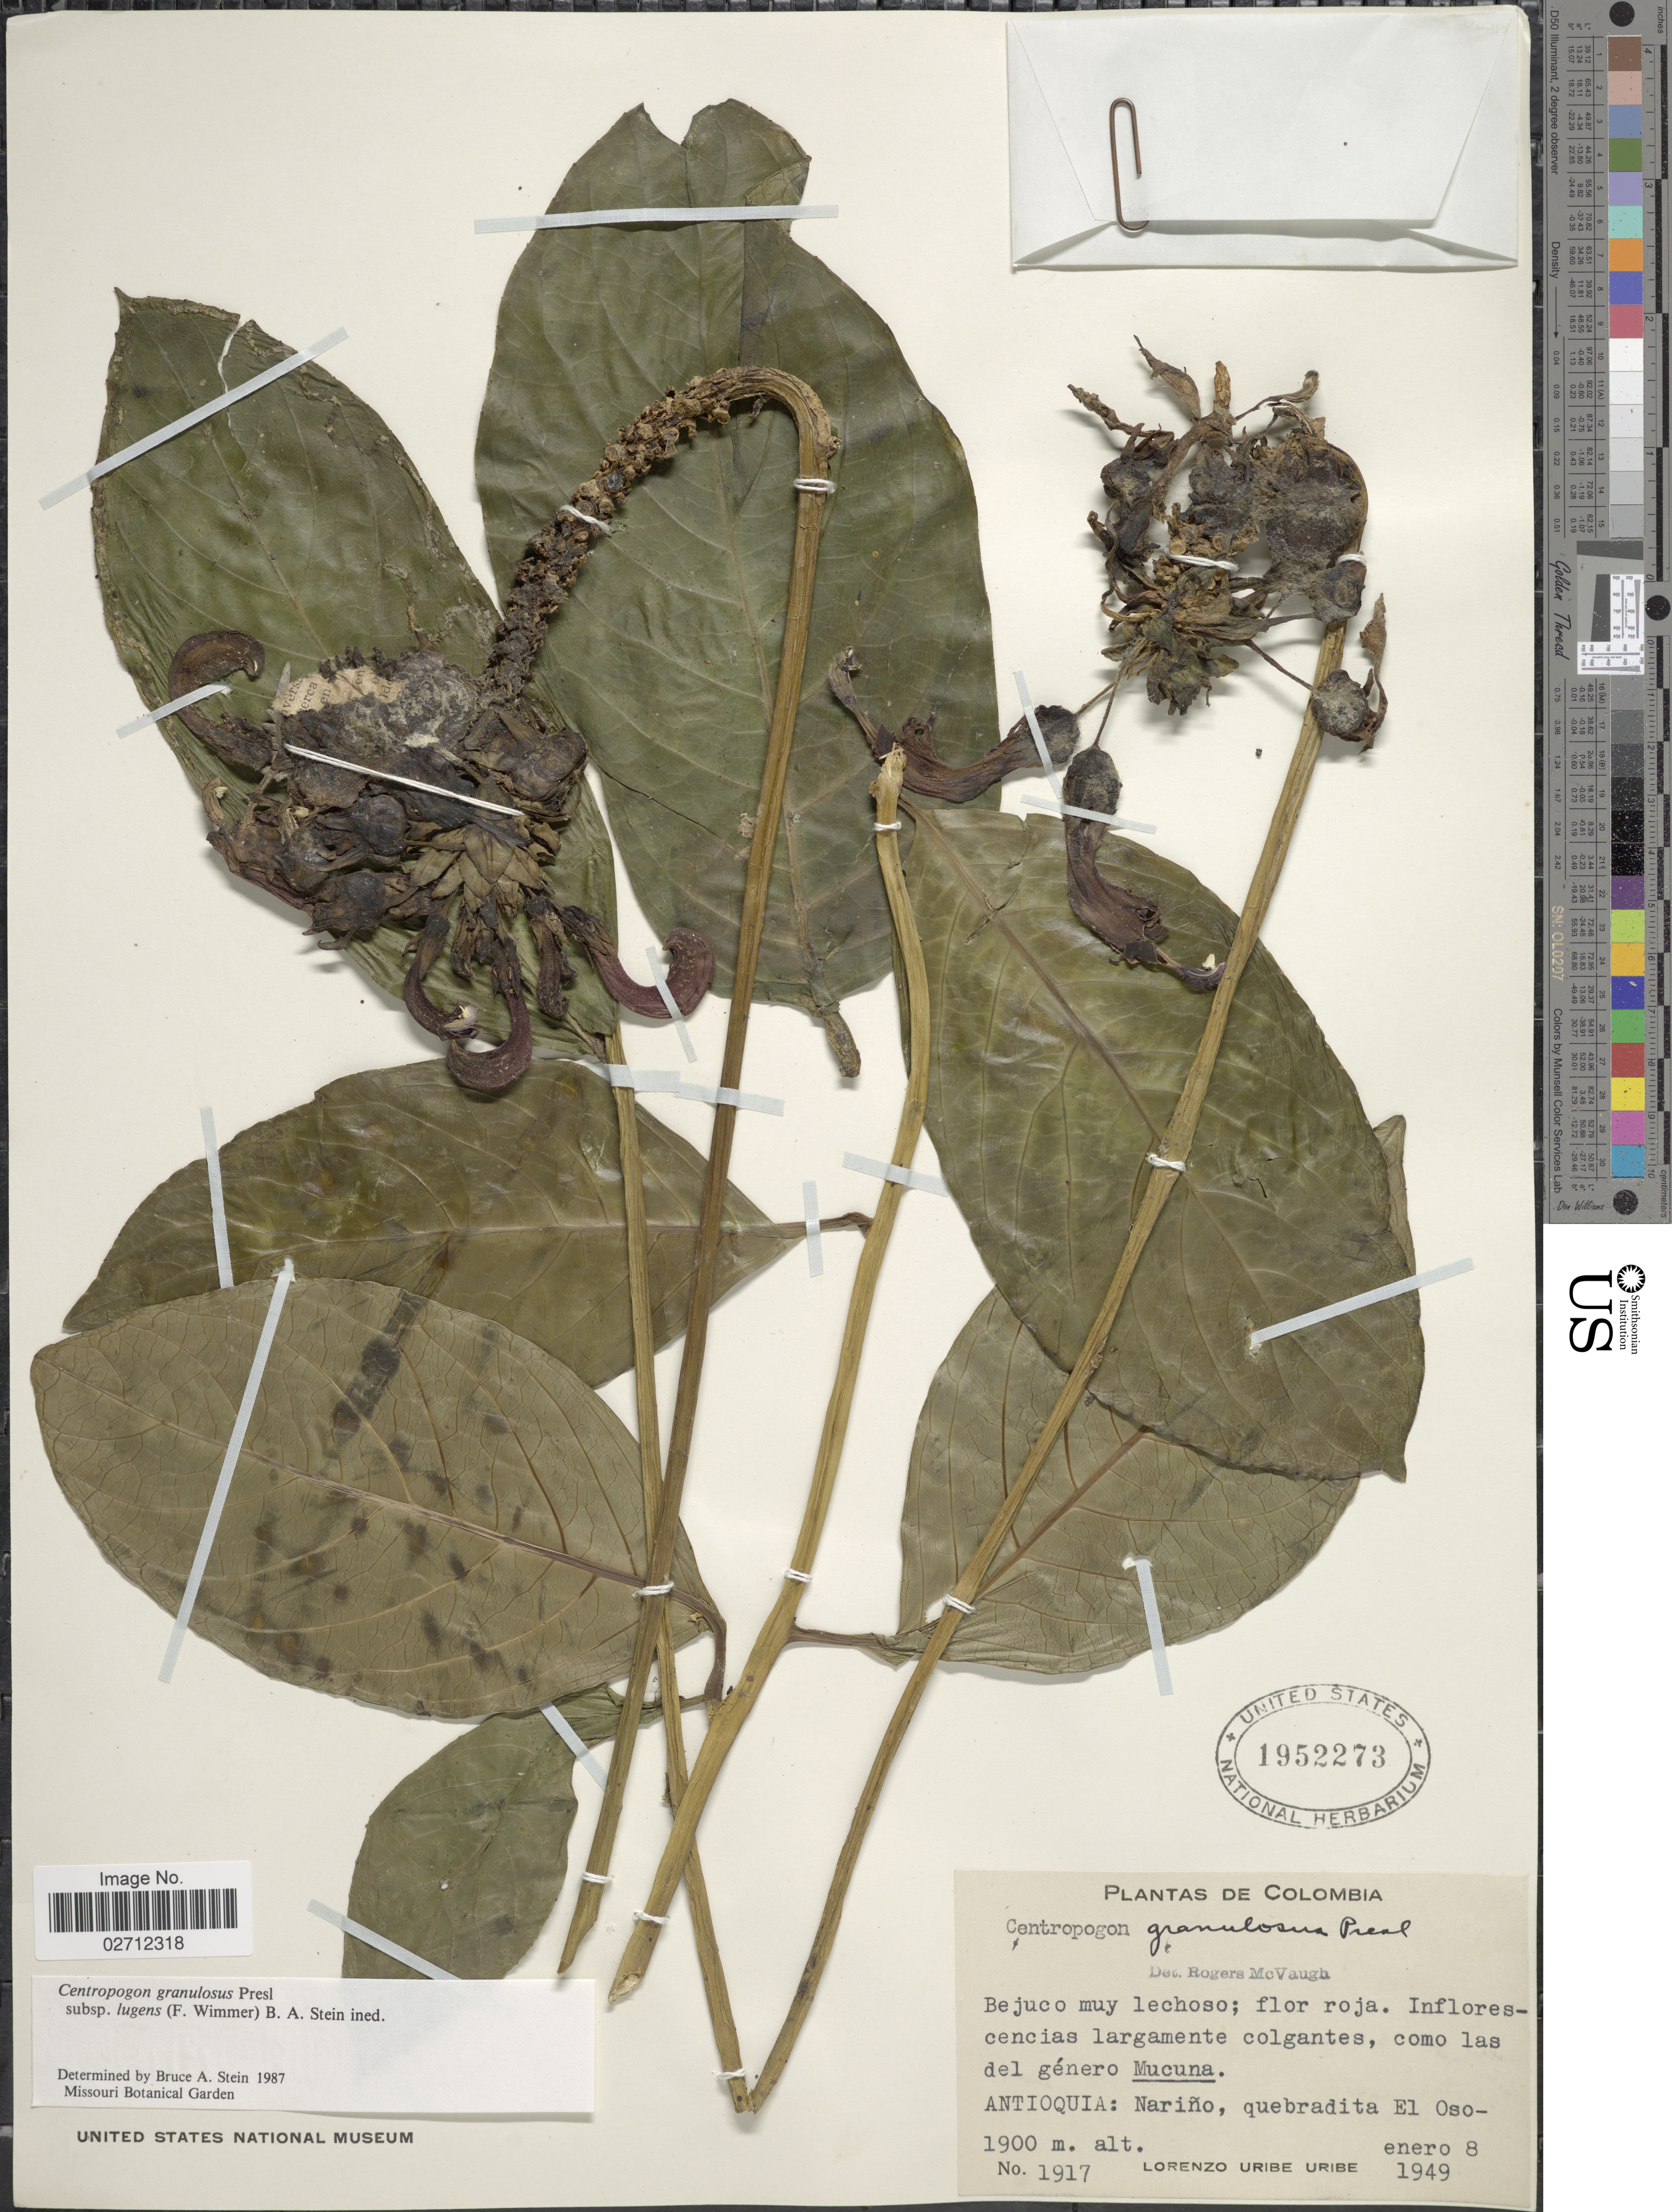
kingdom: Plantae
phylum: Tracheophyta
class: Magnoliopsida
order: Asterales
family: Campanulaceae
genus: Centropogon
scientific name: Centropogon granulosus subsp. lugens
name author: B.A. Stein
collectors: L. Uribe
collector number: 1917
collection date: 1949-01-08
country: Colombia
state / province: Antioquia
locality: Antioquia: Nariño, quebradita El Oso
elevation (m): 1900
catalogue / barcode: US 1952273